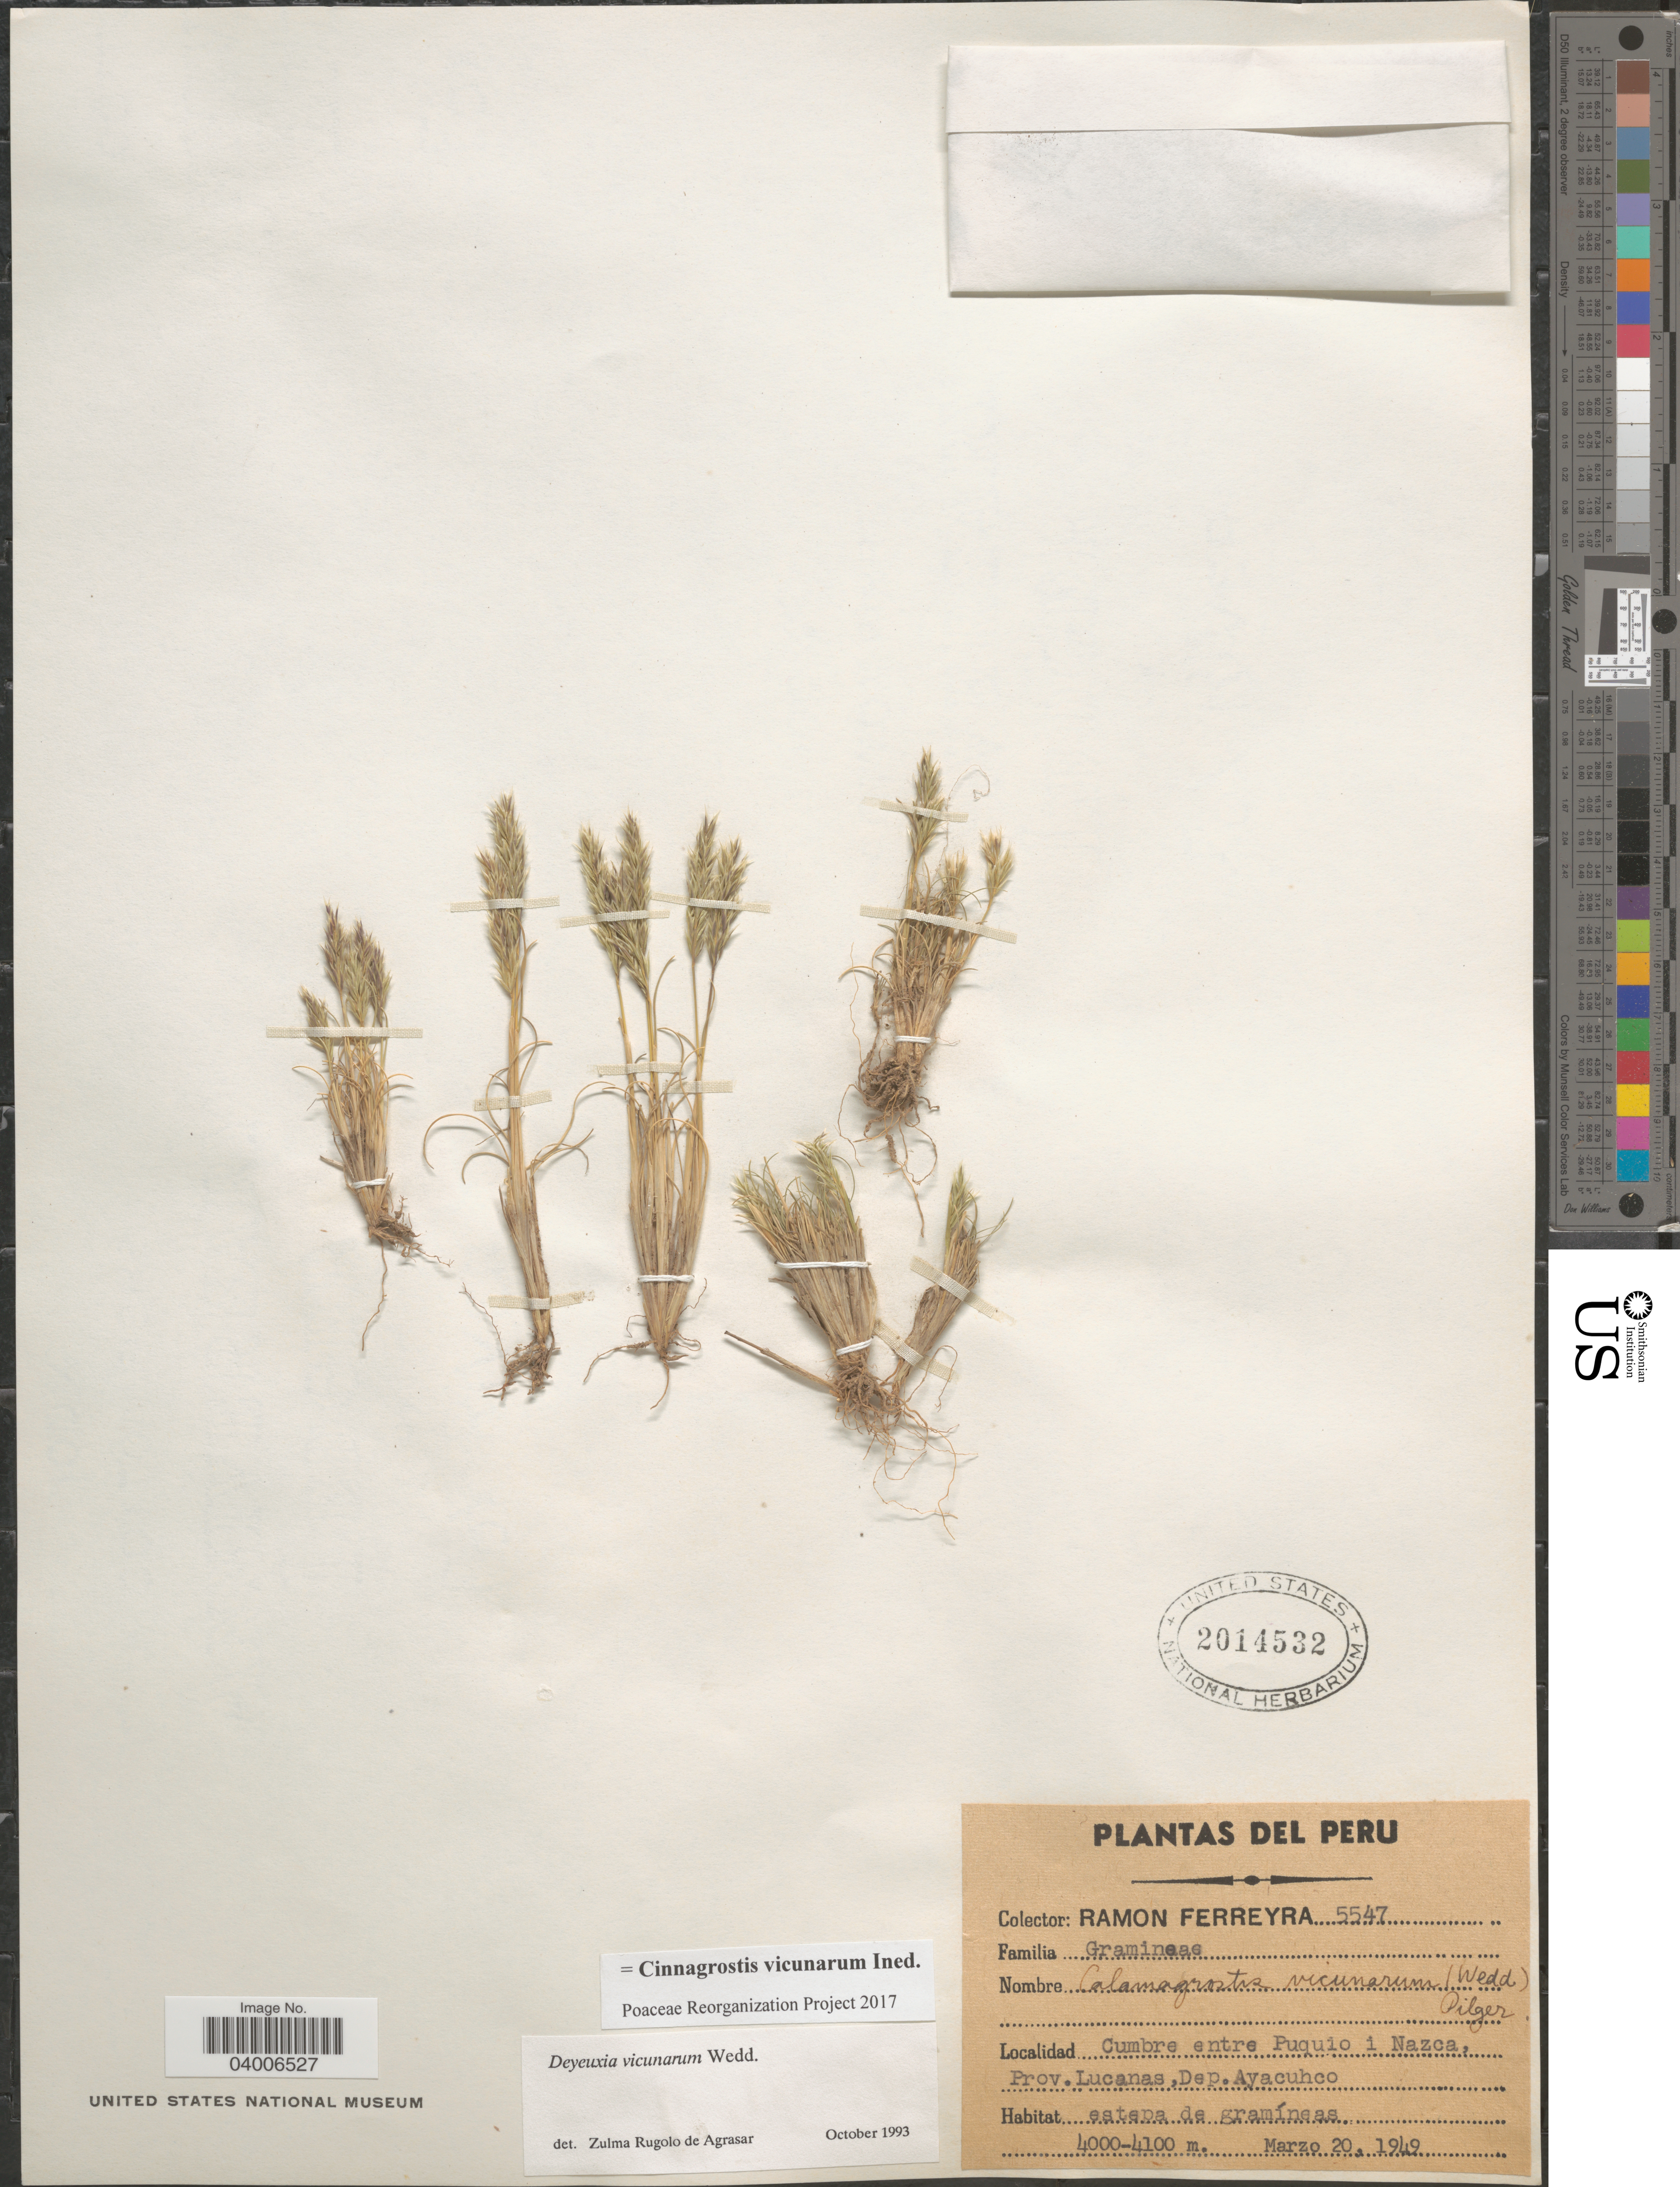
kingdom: Plantae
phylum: Tracheophyta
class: Liliopsida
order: Poales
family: Poaceae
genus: Cinnagrostis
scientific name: Cinnagrostis violacea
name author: (Wedd.) P.M. Peterson et al.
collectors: R. A. Ferreyra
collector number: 5547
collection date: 1949-03-20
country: Peru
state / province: Ayacucho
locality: Cumbre entre Puquio i Nazca, Prov. Lucanas, Dep. Ayacuhco.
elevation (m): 4000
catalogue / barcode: US 2014532